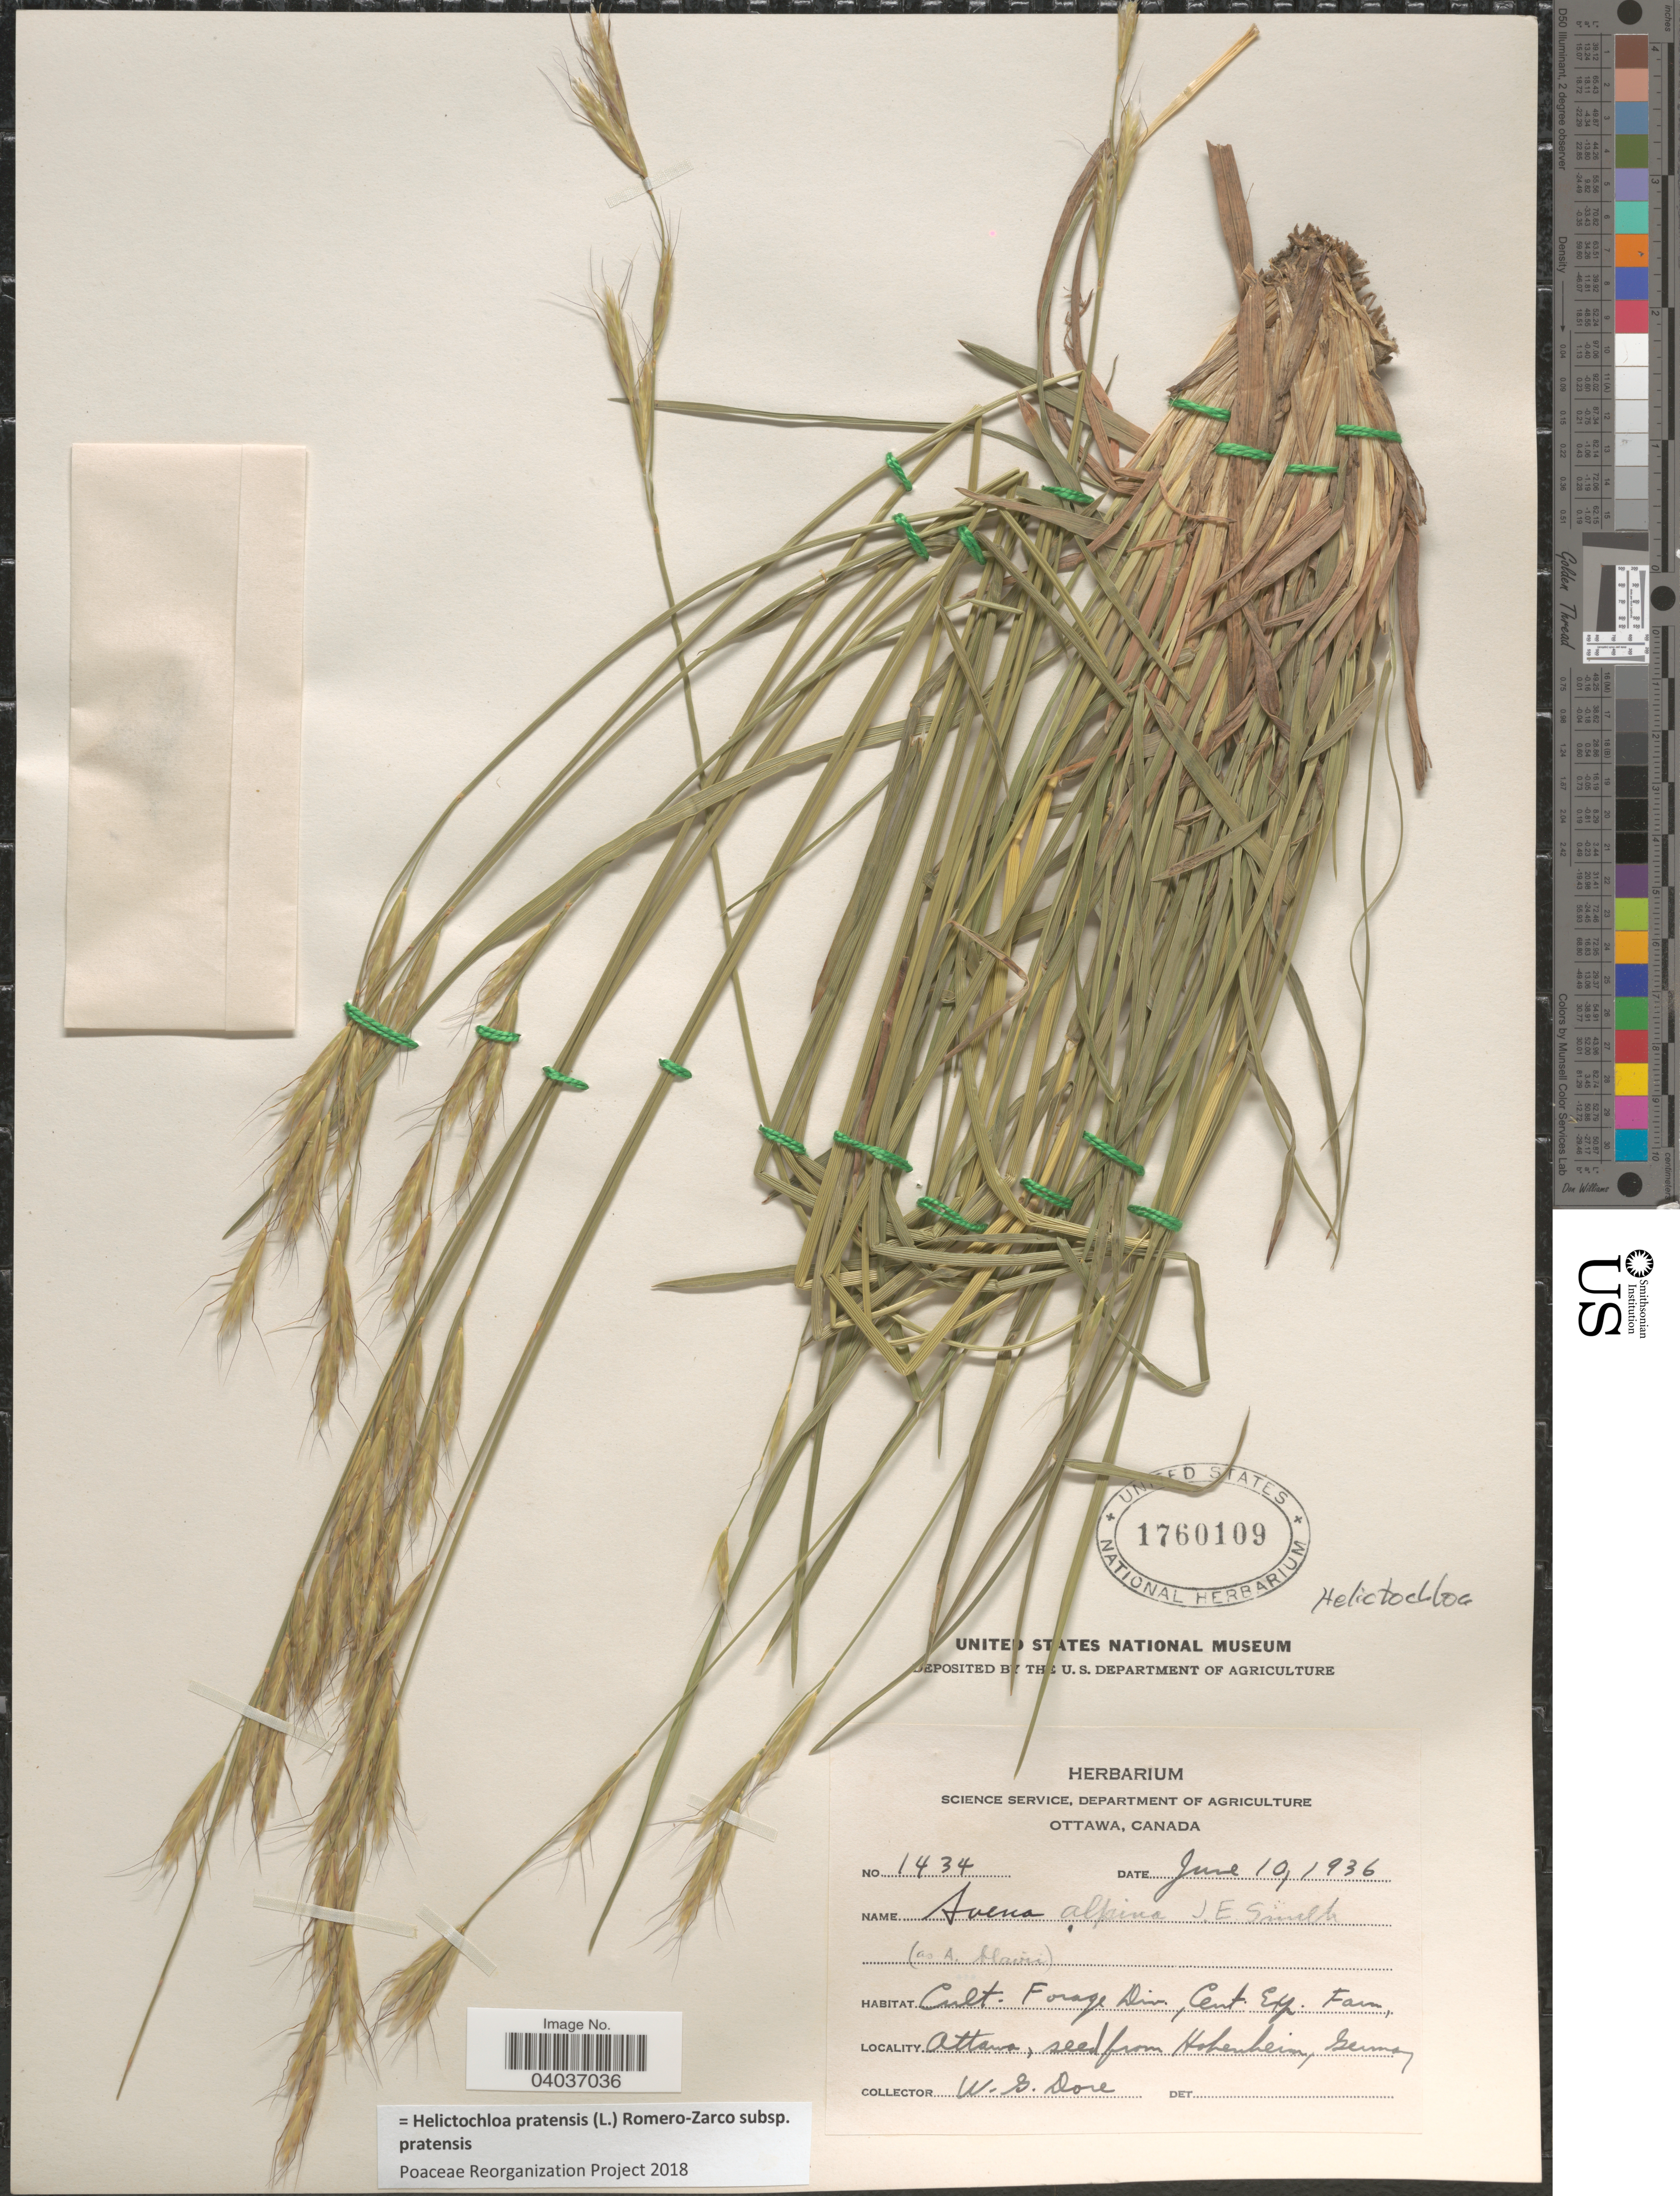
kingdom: Plantae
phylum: Tracheophyta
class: Liliopsida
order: Poales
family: Poaceae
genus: Helictochloa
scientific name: Helictochloa pratensis subsp. pratensis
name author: (L.) Romero-Zarco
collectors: W. Dore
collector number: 1434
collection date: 1936-06-10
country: Canada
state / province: Ontario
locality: Cult. Forage Div., Cent. Exp. Farm, Ottawa.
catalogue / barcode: US 1760109